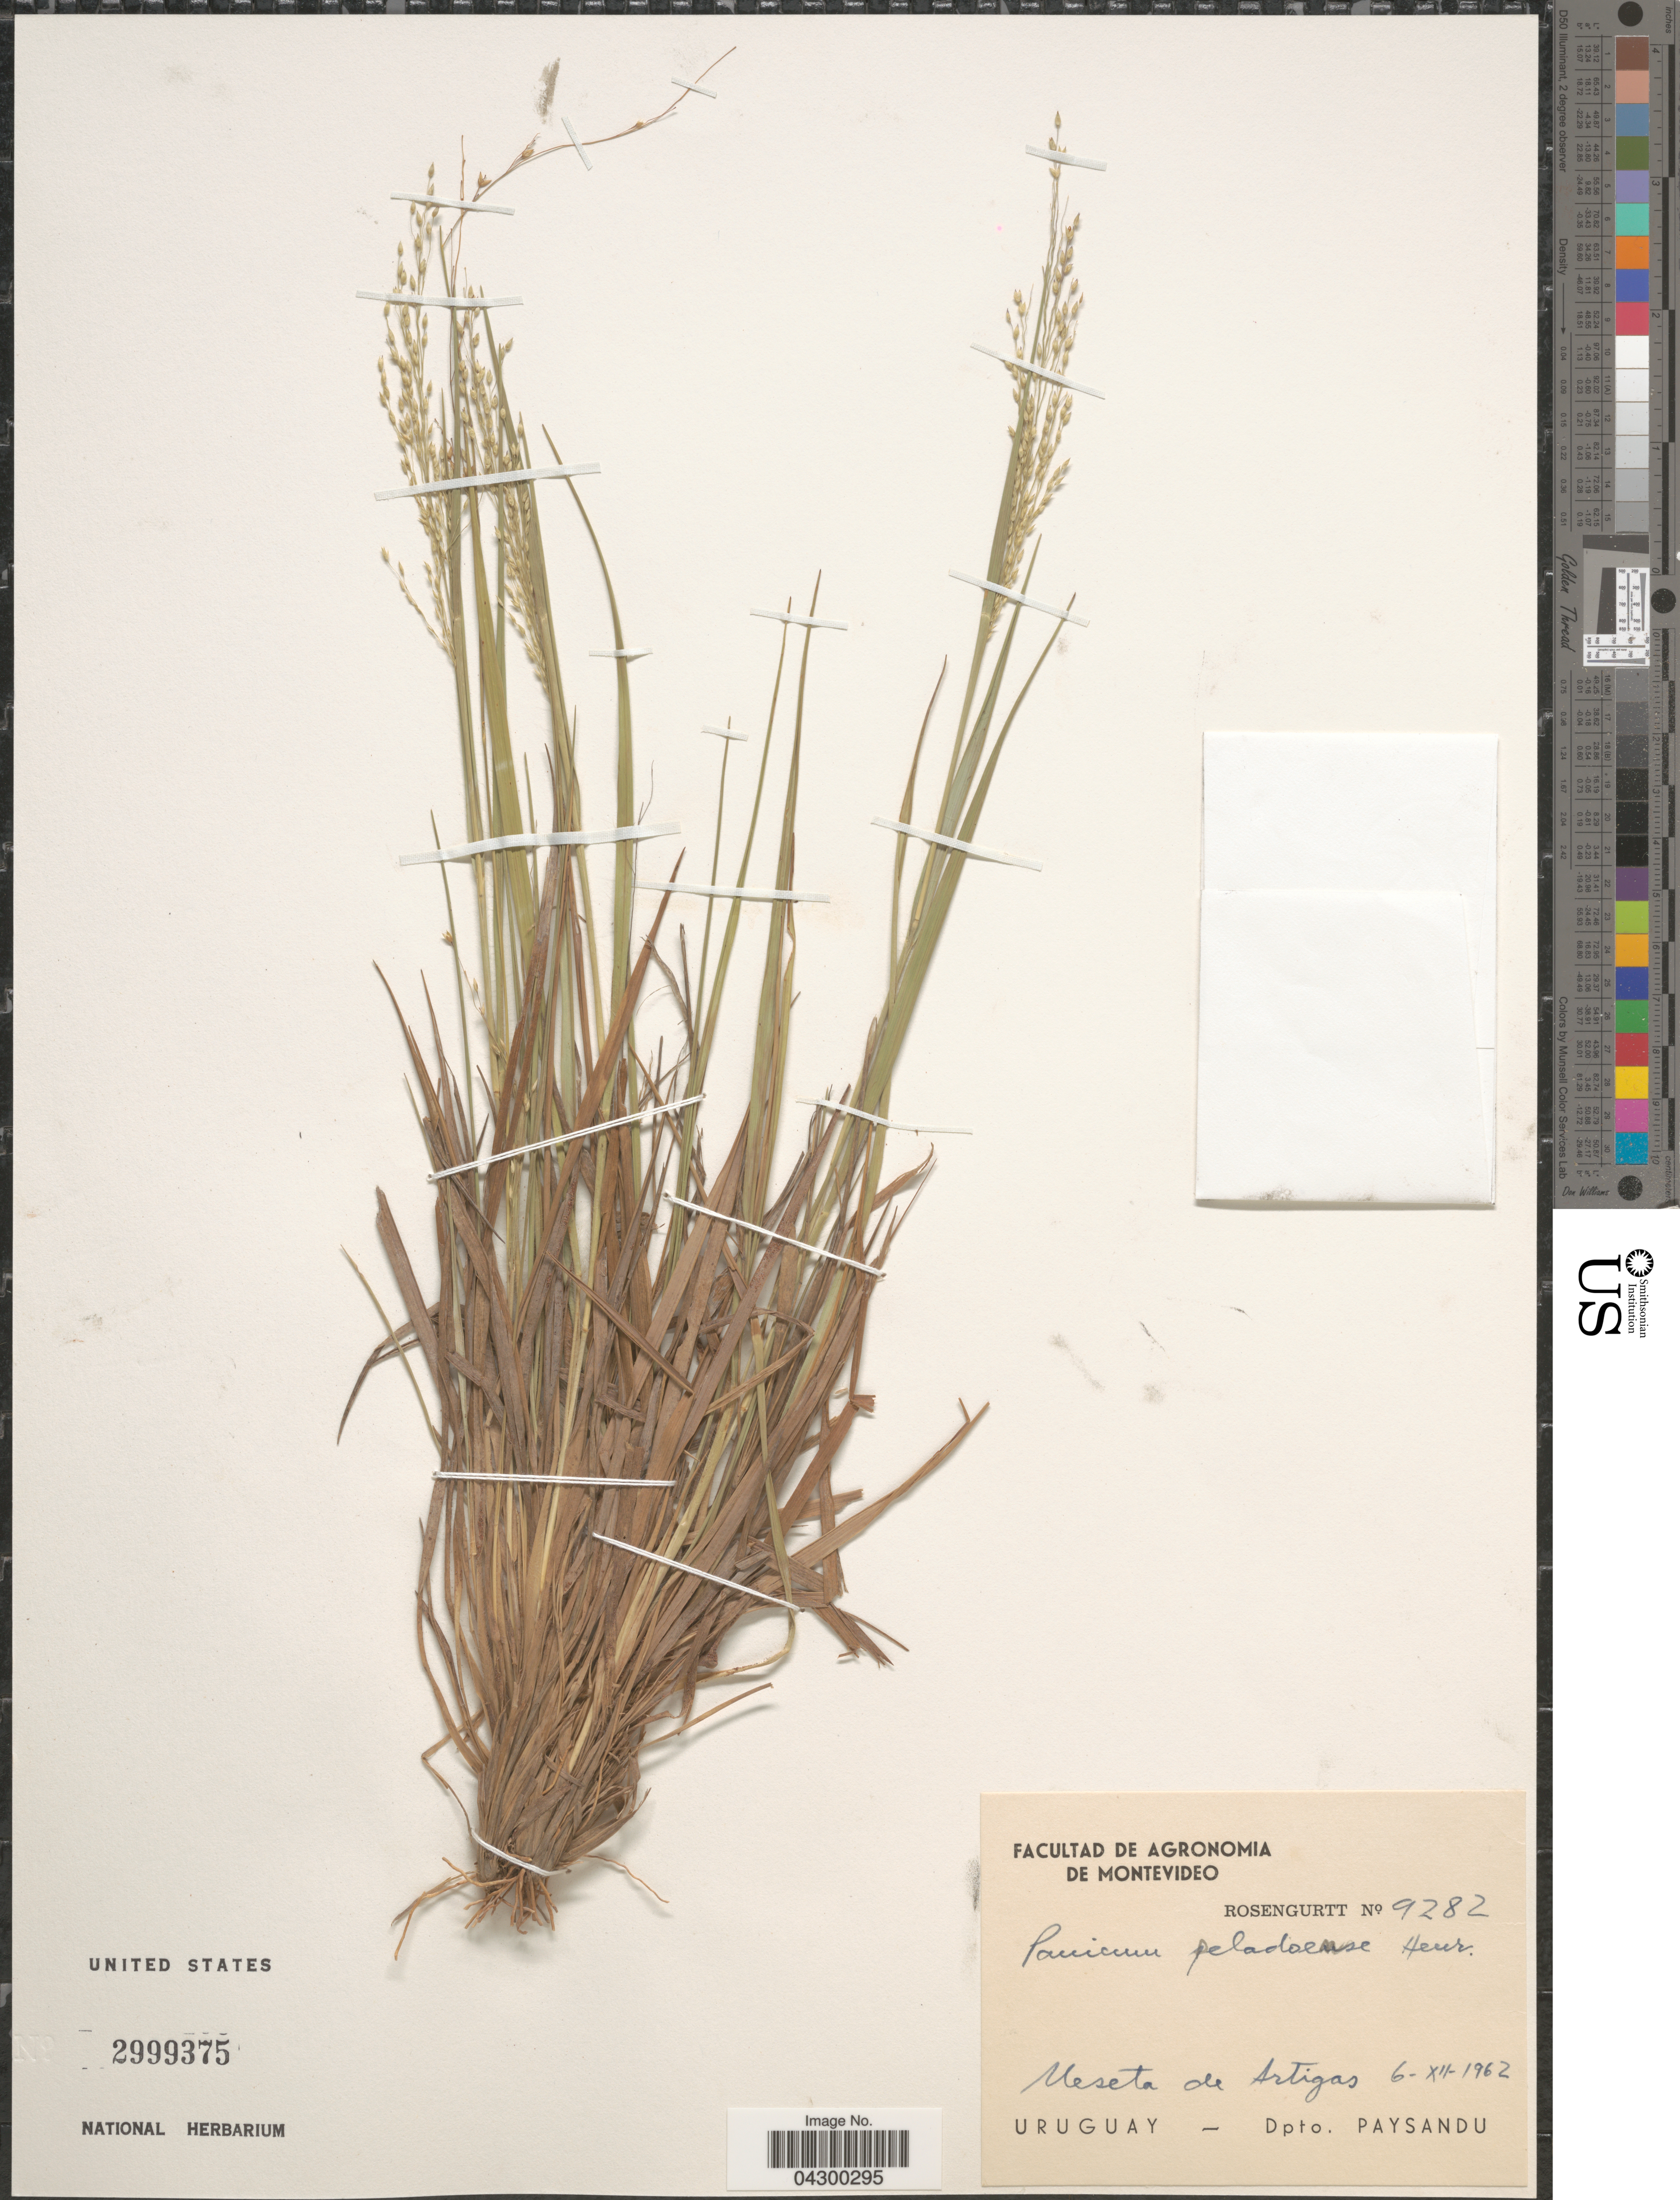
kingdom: Plantae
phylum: Tracheophyta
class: Liliopsida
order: Poales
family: Poaceae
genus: Panicum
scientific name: Panicum peladoense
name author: Henr.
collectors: Rosengurtt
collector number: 9282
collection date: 1962-12-06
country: Uruguay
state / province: Paysandu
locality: Meseta de Artigas. Dpto. Paysandu.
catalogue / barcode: US 2999375